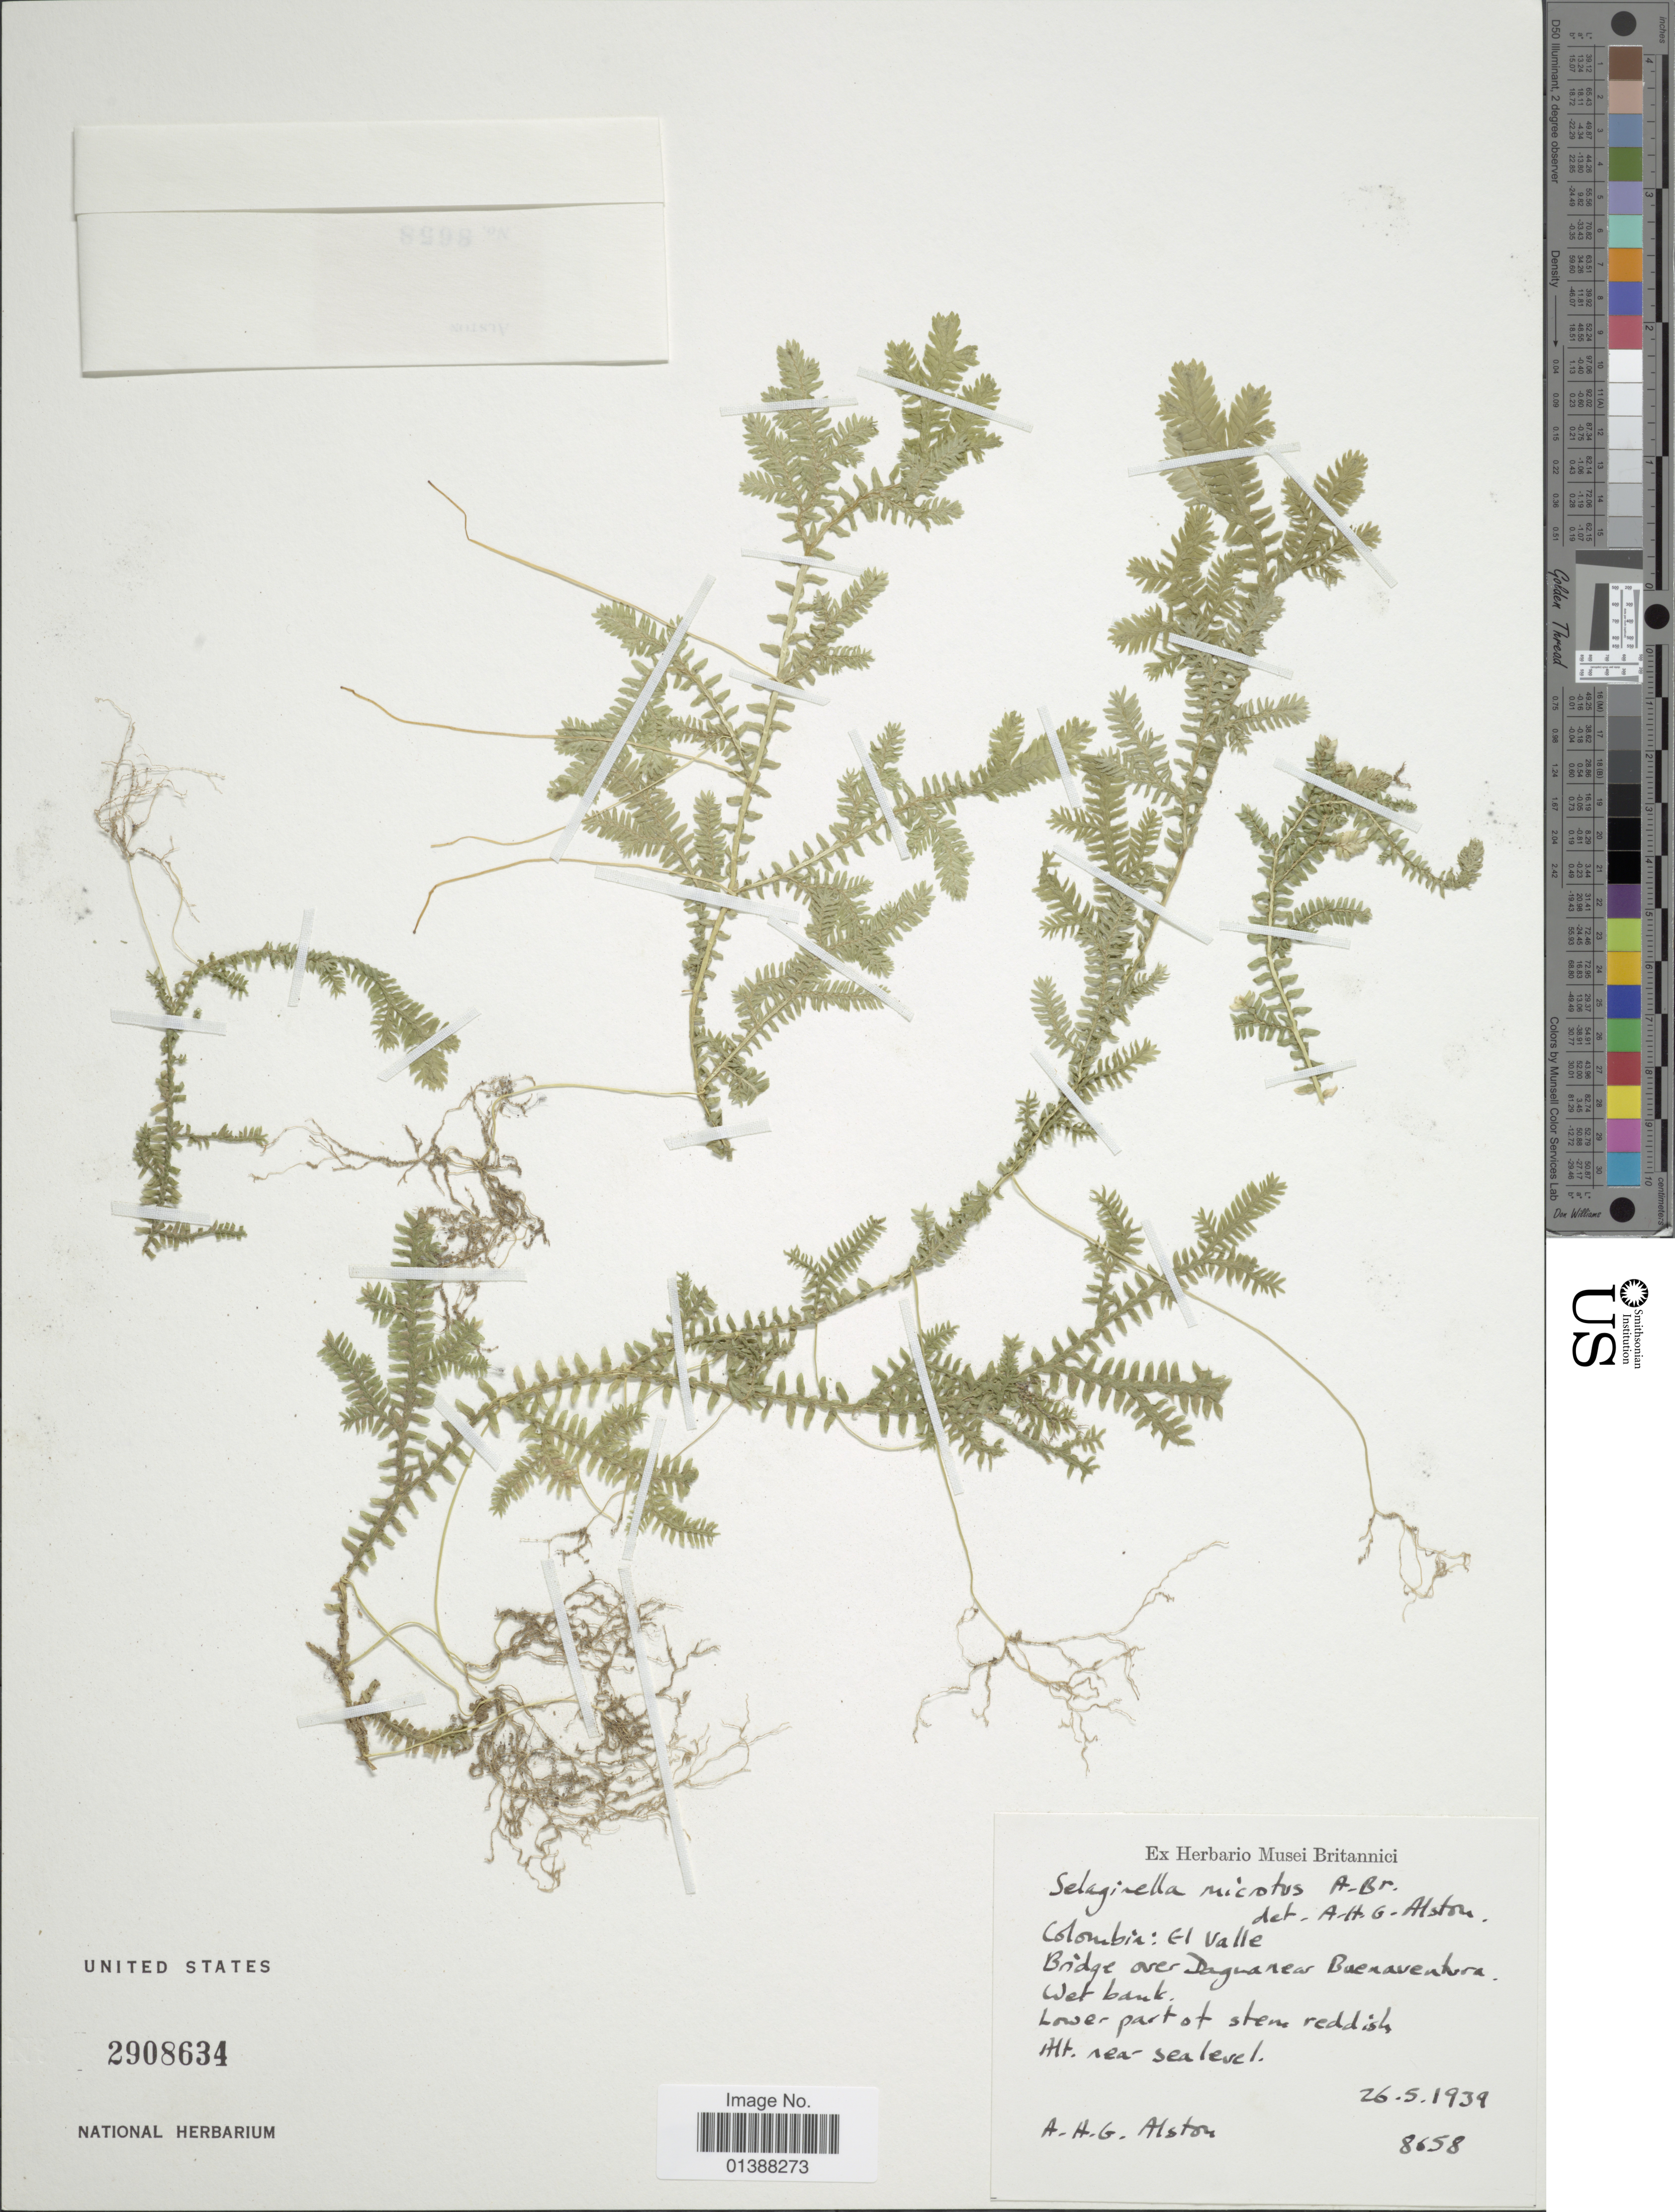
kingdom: Plantae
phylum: Tracheophyta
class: Lycopodiopsida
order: Selaginellales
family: Selaginellaceae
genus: Selaginella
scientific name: Selaginella microtus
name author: A. Braun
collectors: A. H. Alston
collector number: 8658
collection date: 1939-05-26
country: Colombia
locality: El Valle, Bridge over Dagua near Buenaventura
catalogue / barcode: US 2908634